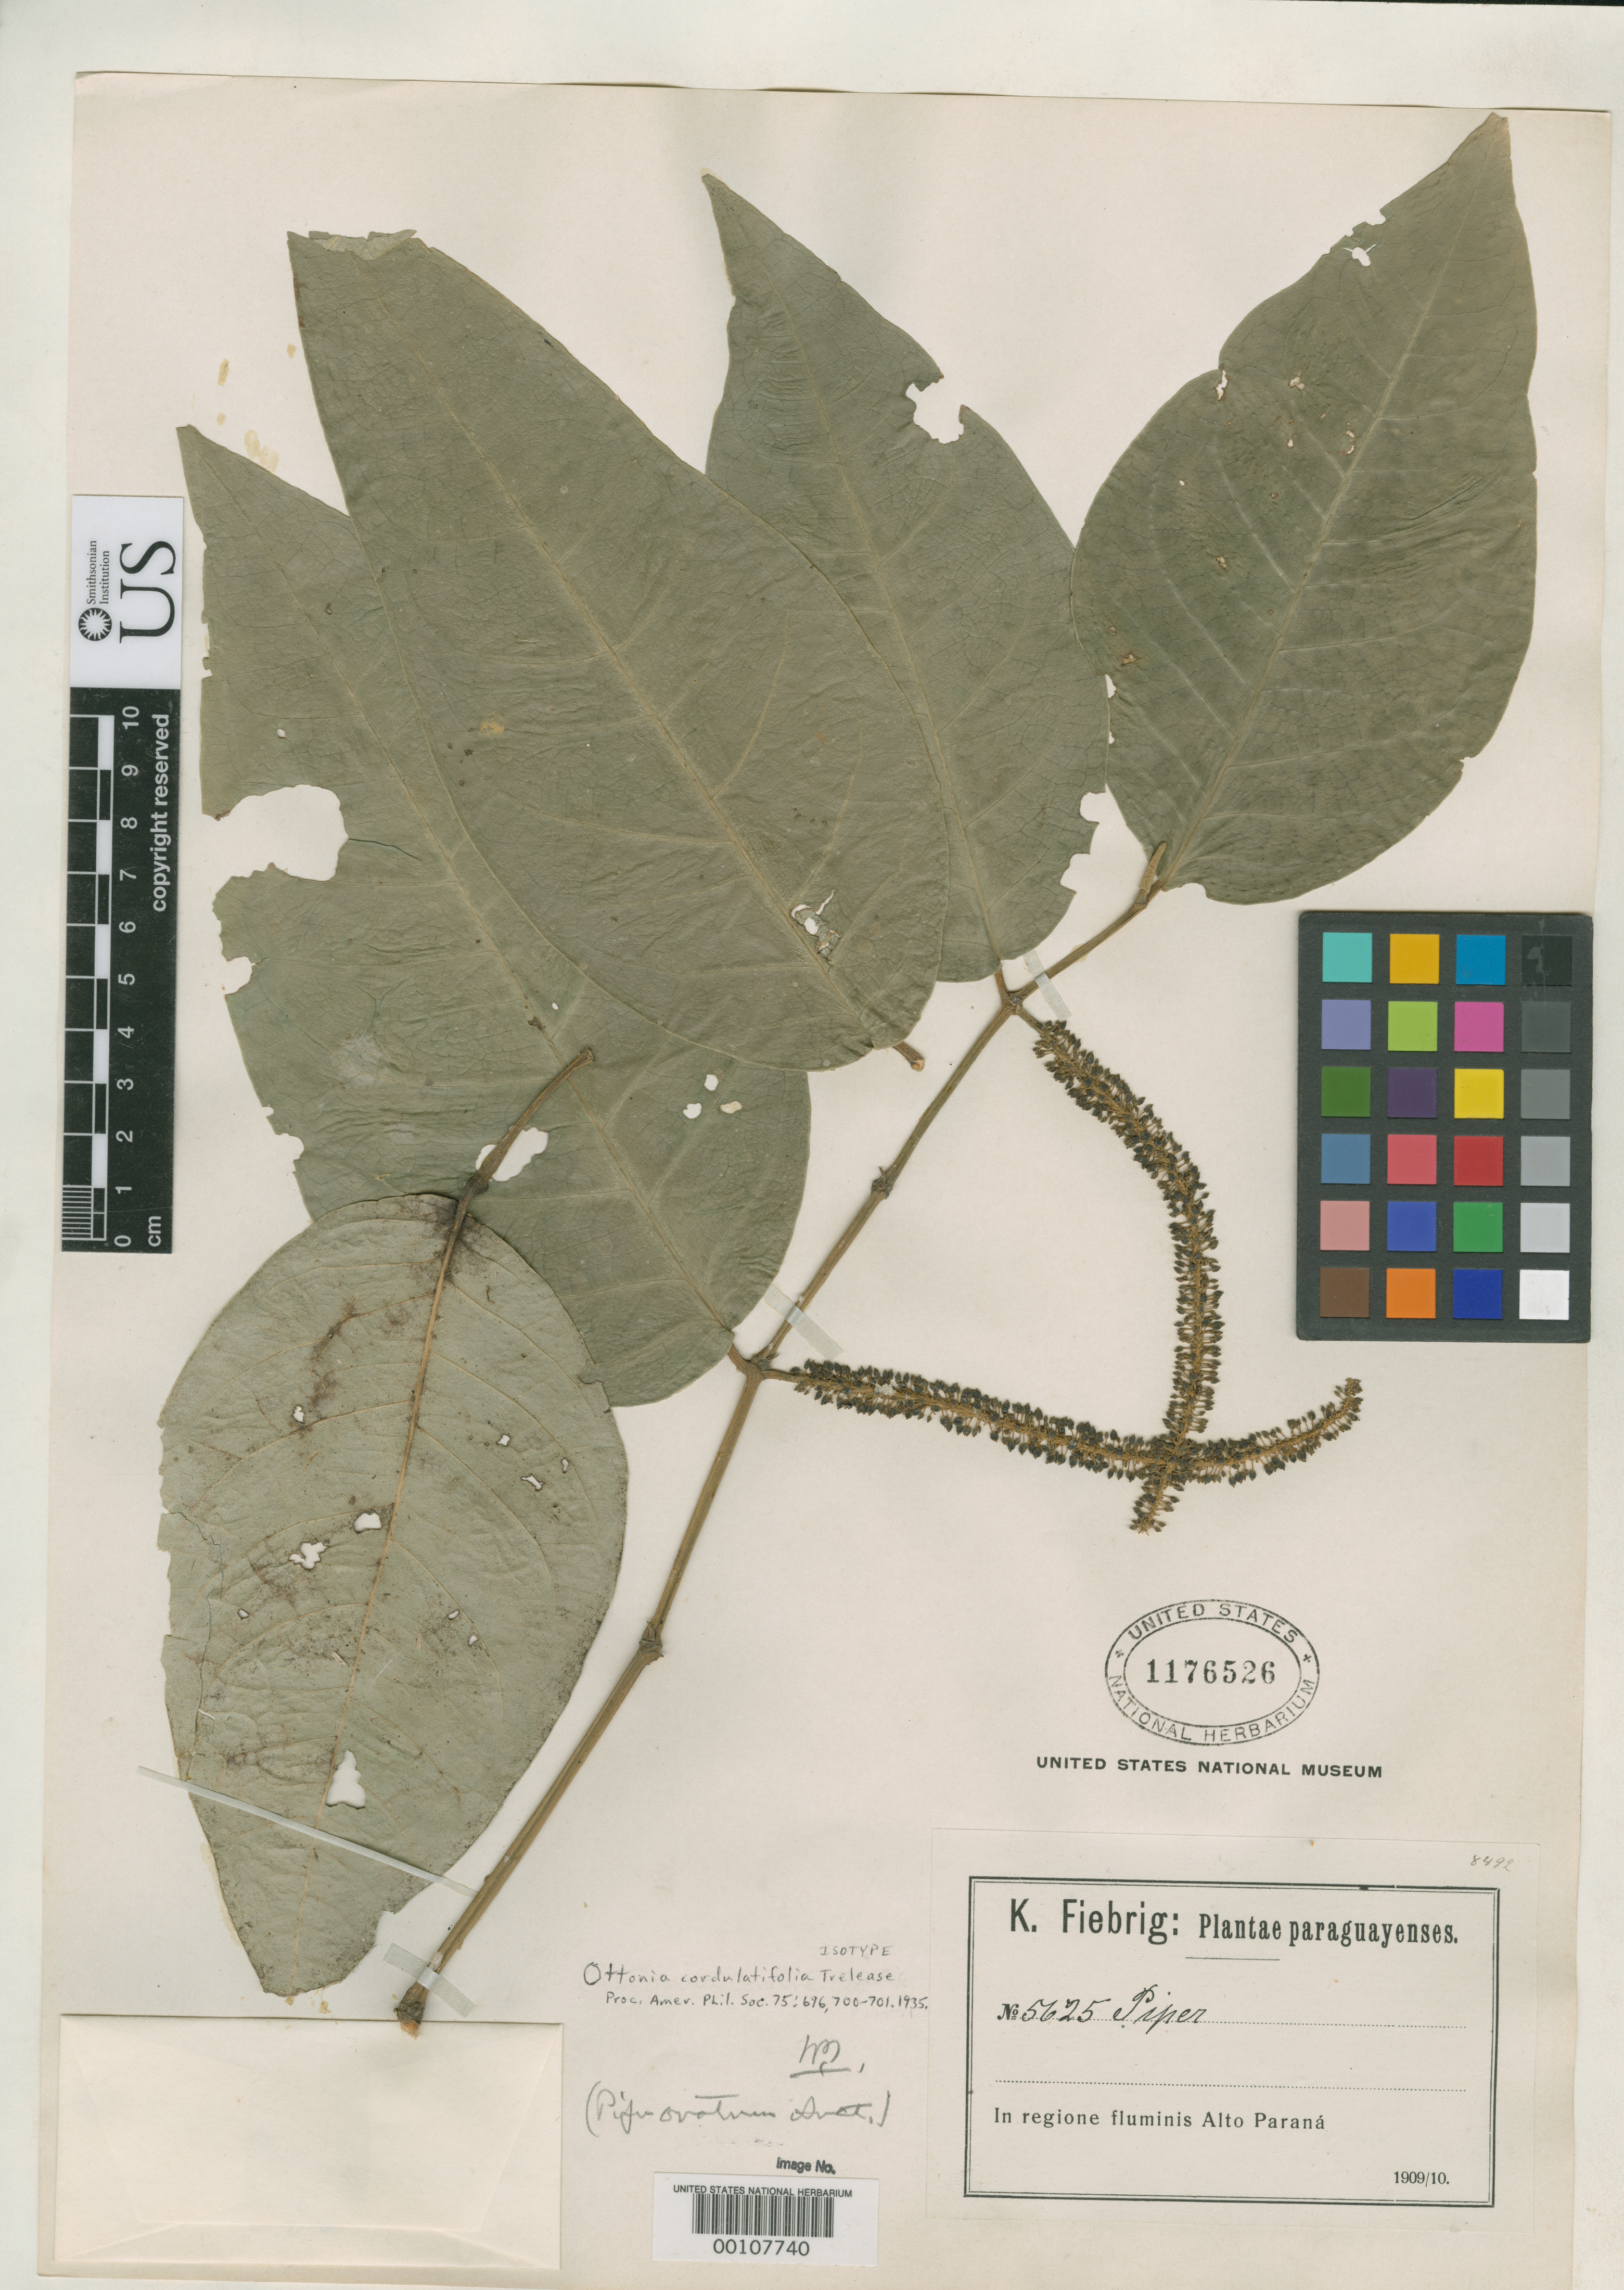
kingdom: Plantae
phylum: Tracheophyta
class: Magnoliopsida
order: Piperales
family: Piperaceae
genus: Ottonia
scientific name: Ottonia cordulatifolia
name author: Trel.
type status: Isotype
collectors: K. Fiebrig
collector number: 5625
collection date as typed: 1909 to -- --- 1910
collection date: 1909/1910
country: Paraguay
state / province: Alto Paraná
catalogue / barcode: US 1176526